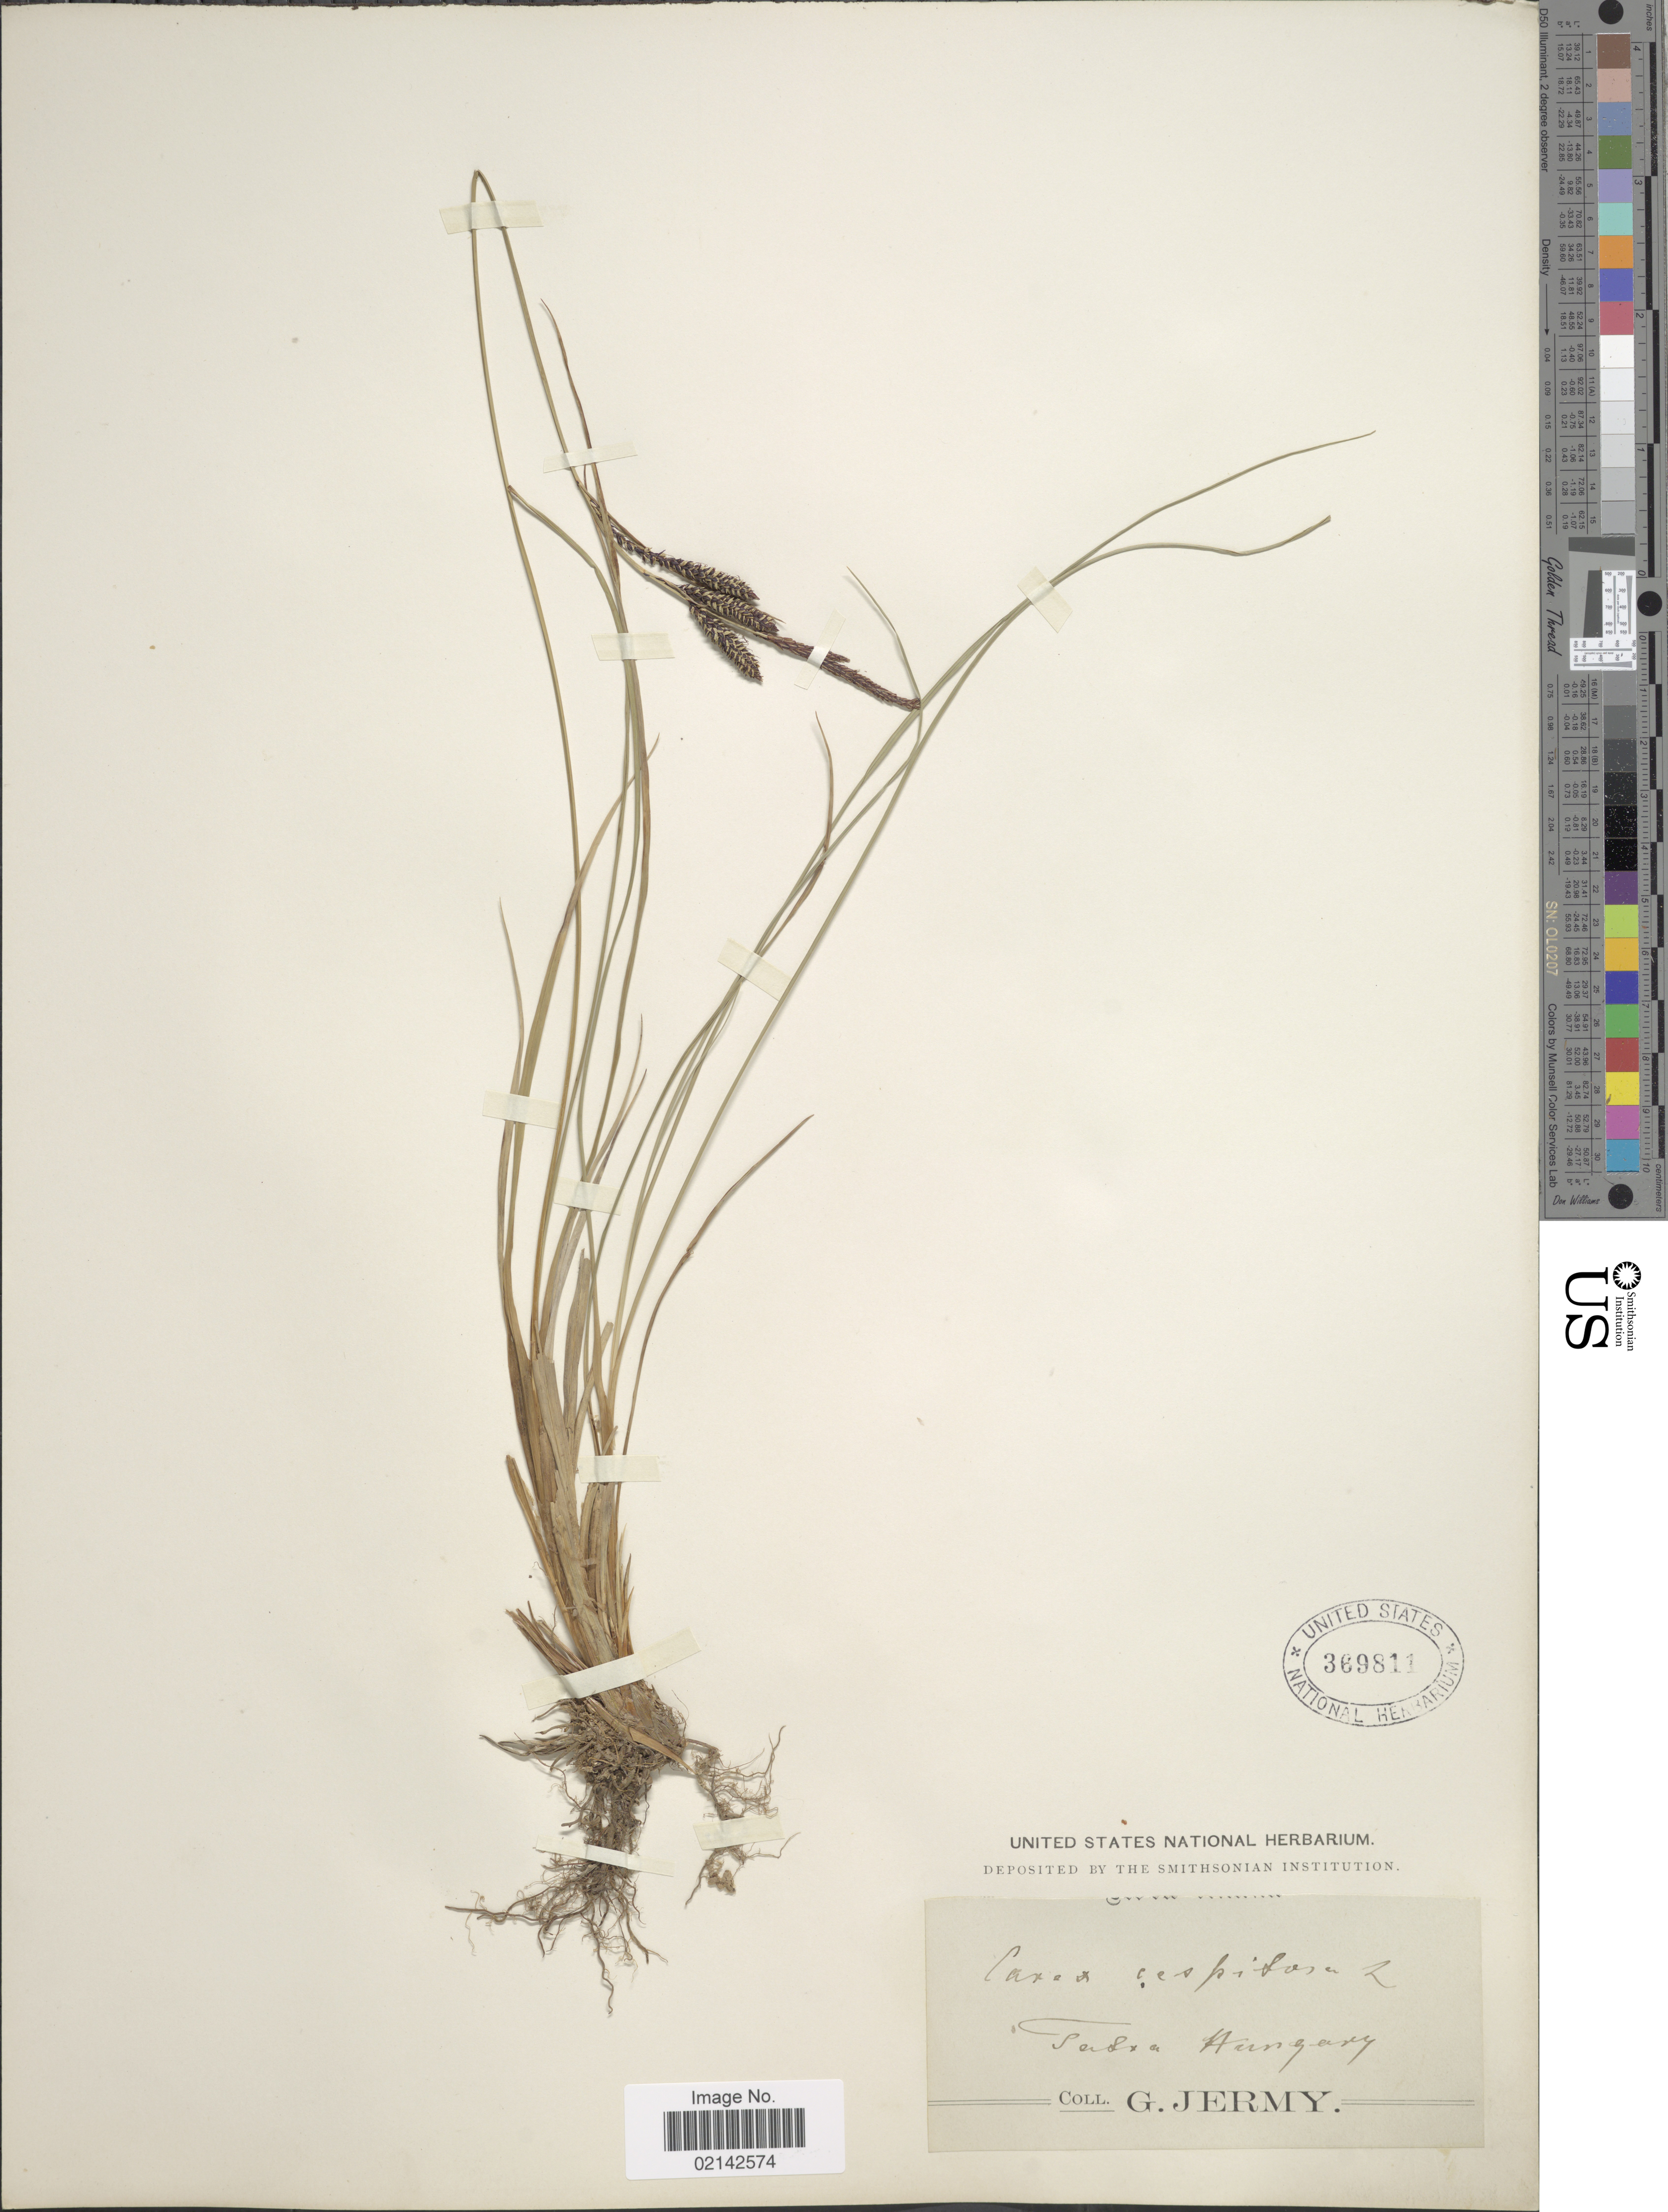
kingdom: Plantae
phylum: Tracheophyta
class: Liliopsida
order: Poales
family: Cyperaceae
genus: Carex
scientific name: Carex cespitosa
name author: L.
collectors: G. Jermy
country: Hungary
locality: Sadra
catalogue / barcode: US 369811